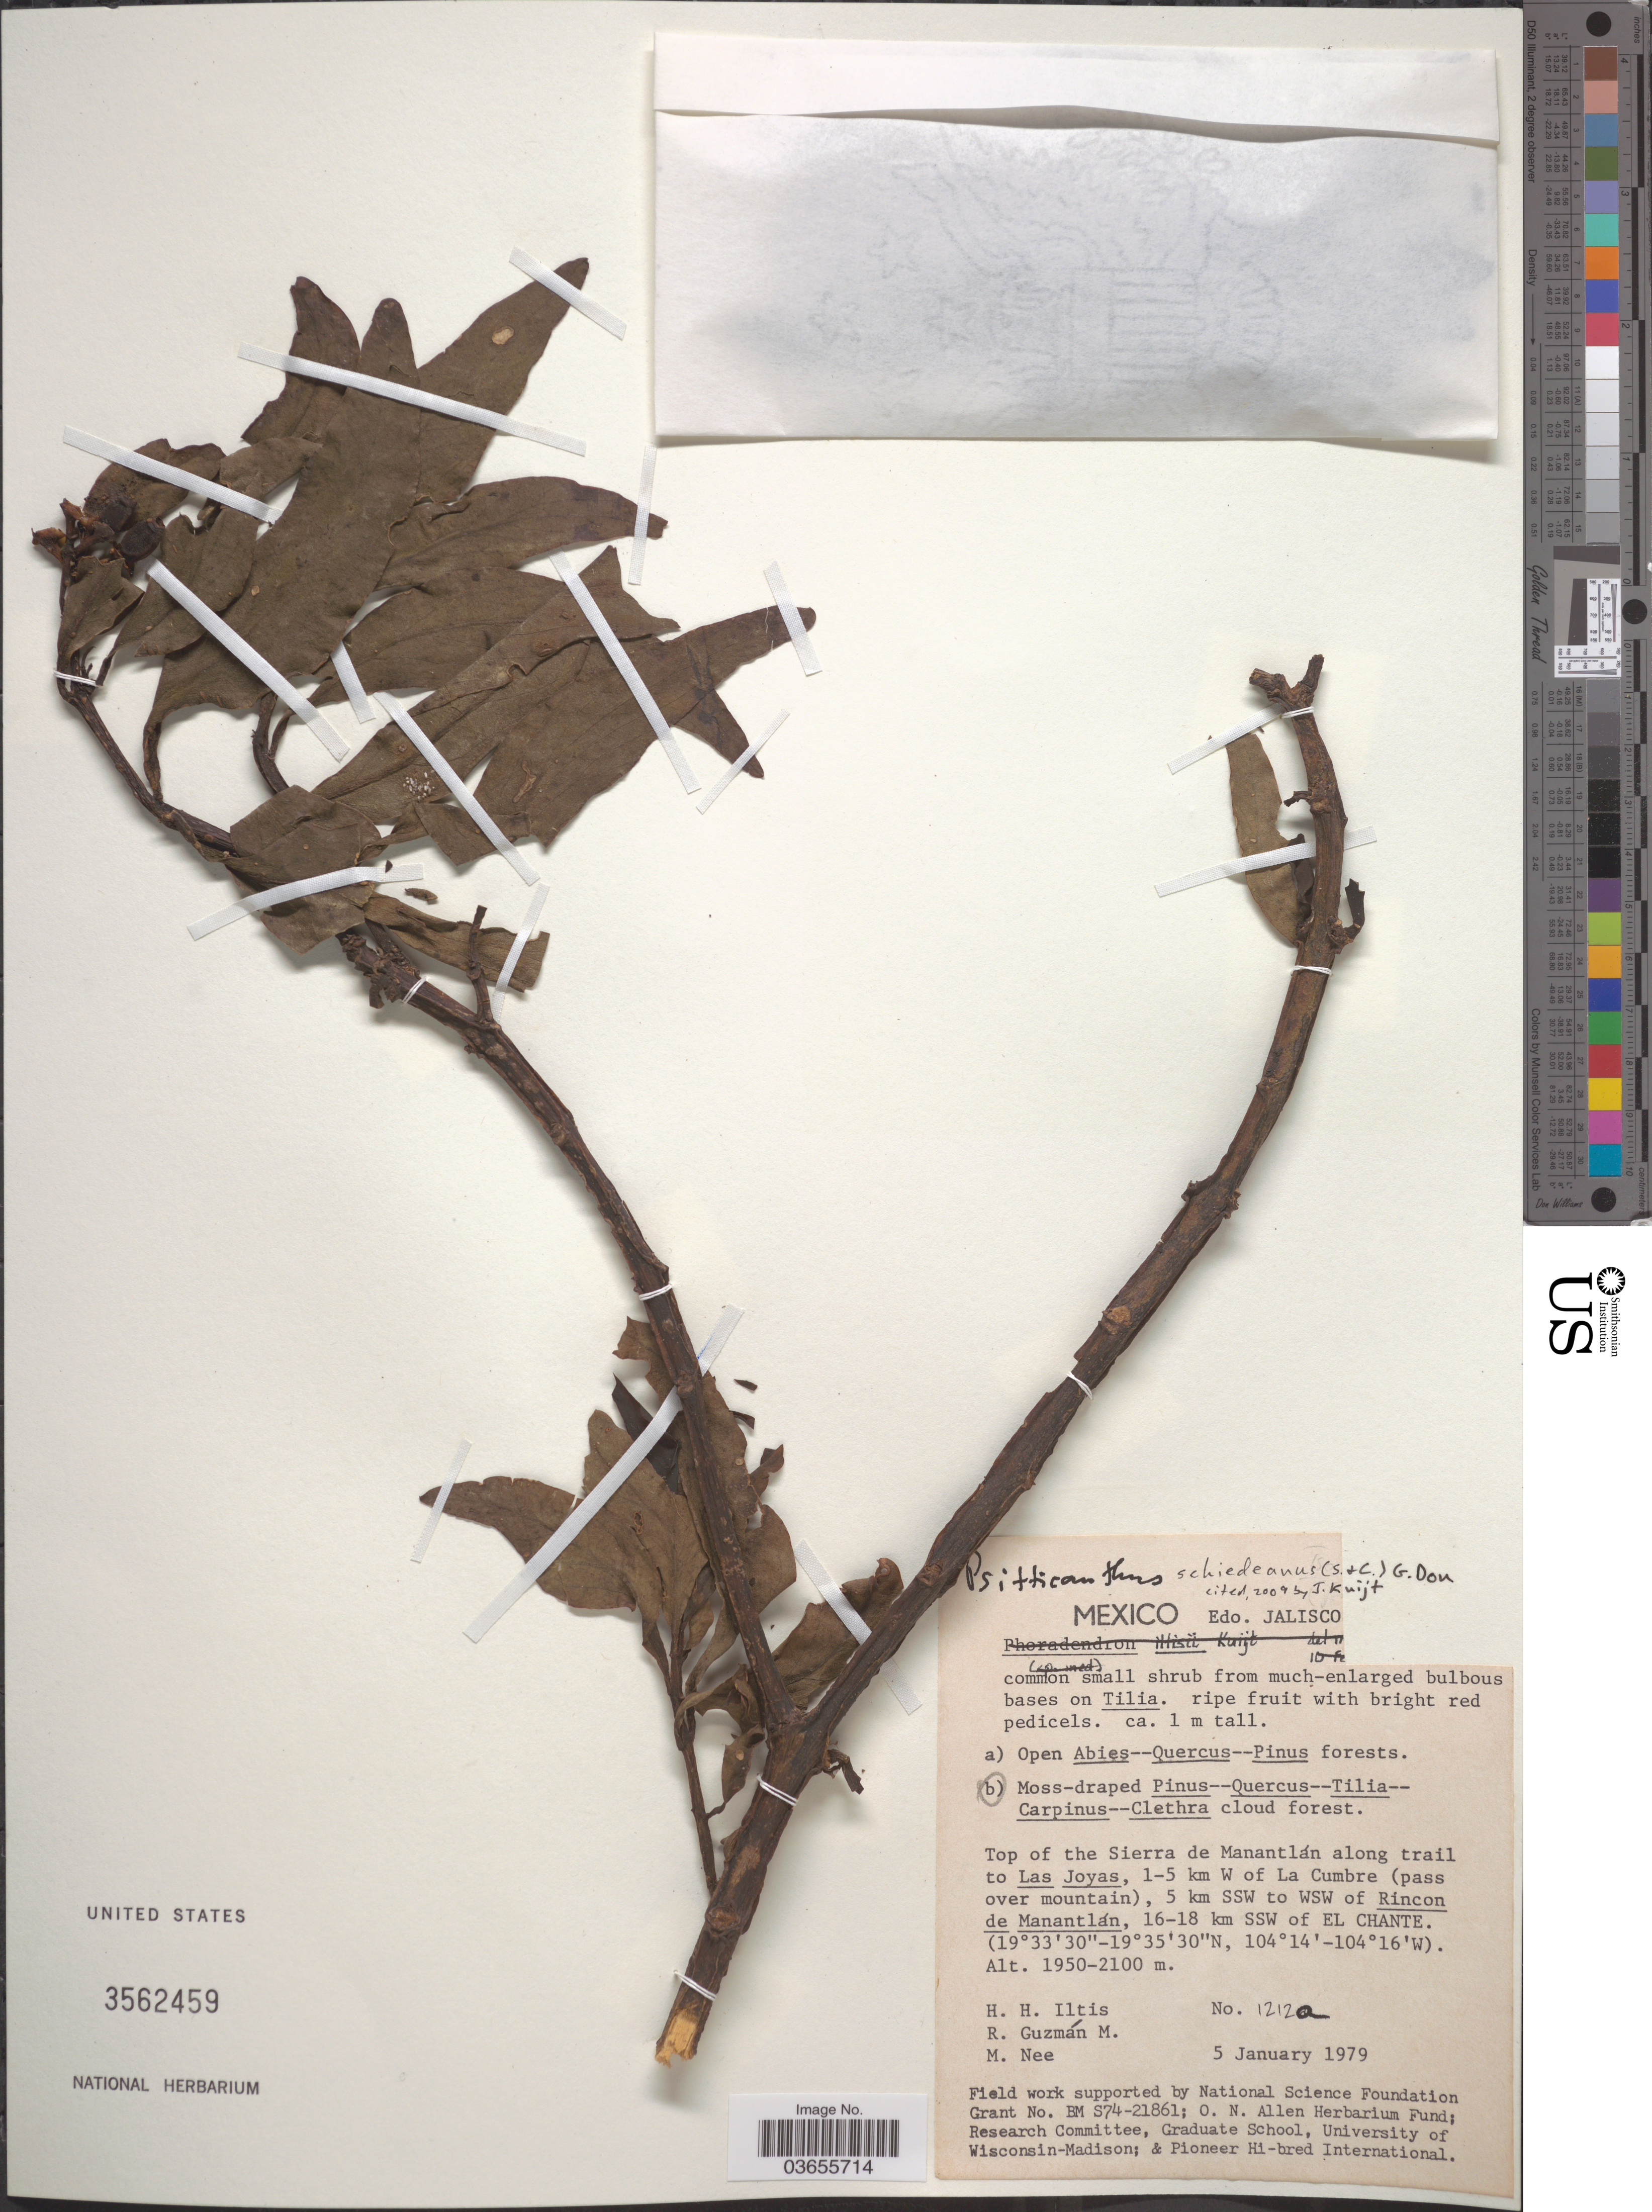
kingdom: Plantae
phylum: Tracheophyta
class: Magnoliopsida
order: Santalales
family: Loranthaceae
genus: Psittacanthus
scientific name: Psittacanthus schiedeanus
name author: (Schltdl. & Cham.) Blume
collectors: H. H. Iltis, R. Guzman-M. & M. Nee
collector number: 1212a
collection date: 1979-01-05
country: Mexico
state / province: Jalisco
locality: Top of the Sierra de Manantlán along trail Las Joyas, 1-5 km W of La Cumbre (pass over mountain), 5 km SSW to WSW of Rincon de Manantlán, 16-18 km SSW of El Chante.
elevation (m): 1950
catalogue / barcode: US 3562459